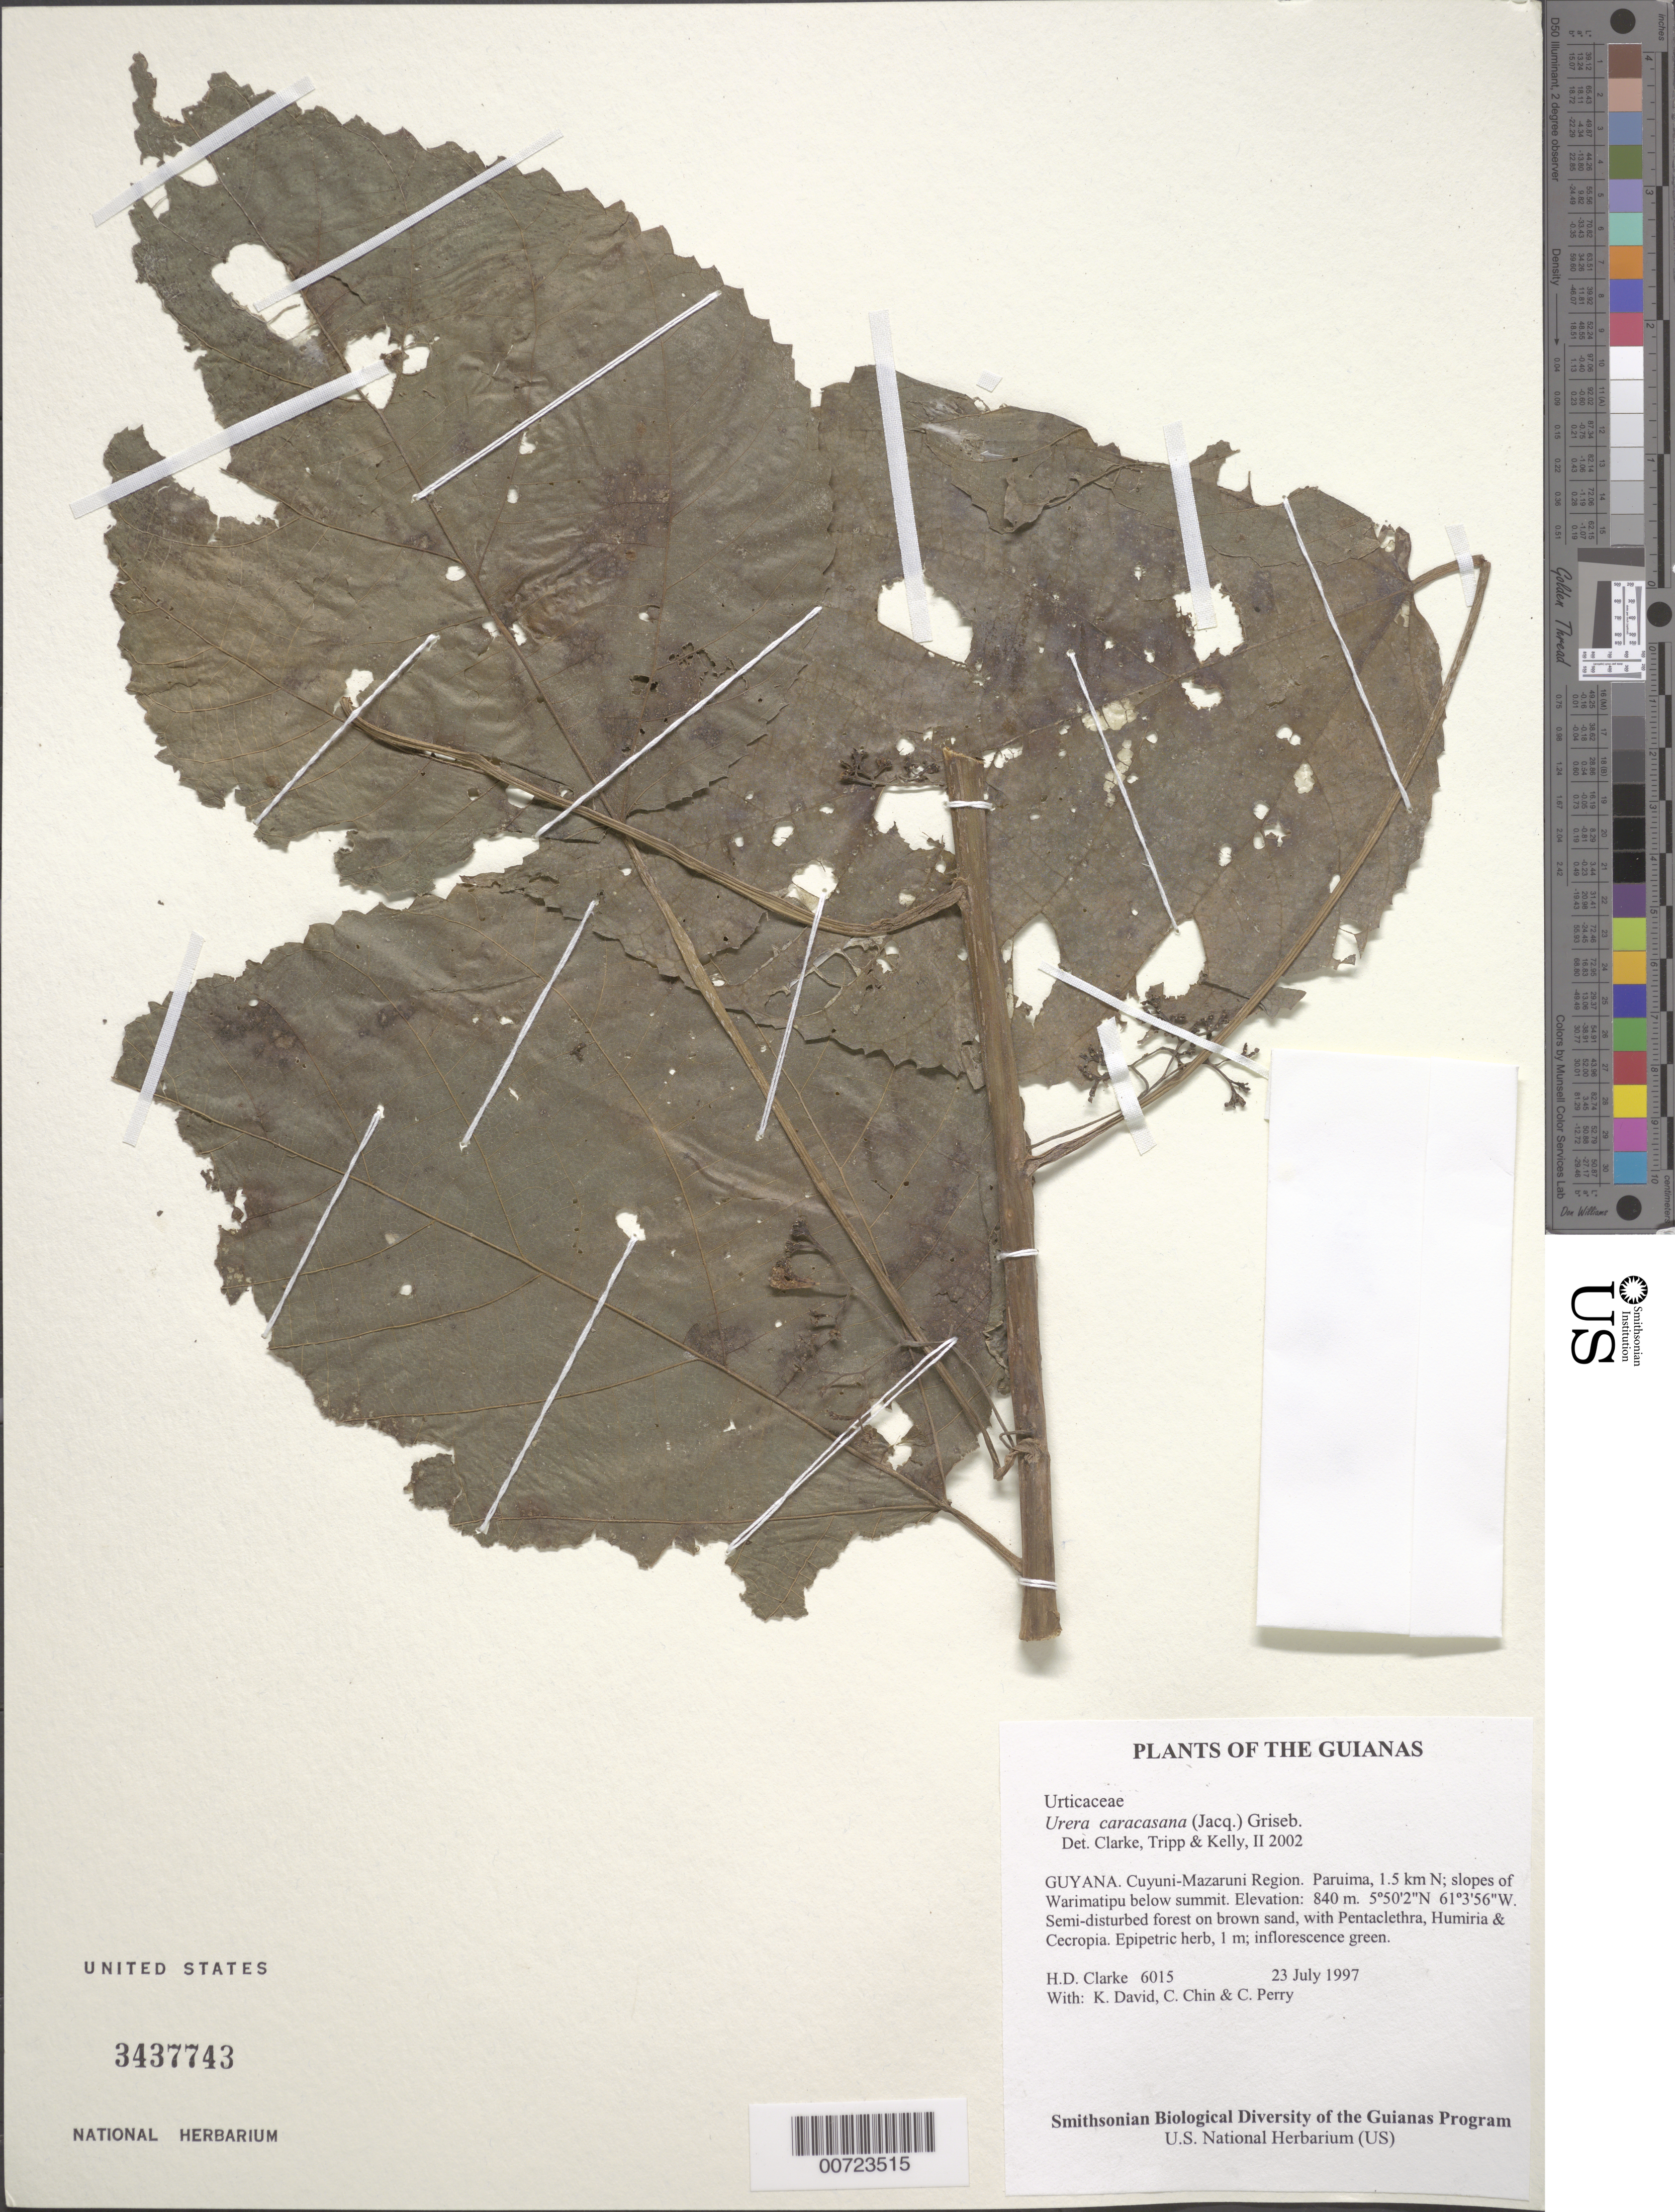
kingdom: Plantae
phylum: Tracheophyta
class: Magnoliopsida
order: Rosales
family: Urticaceae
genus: Urera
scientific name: Urera caracasana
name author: (Jacq.) Gaudich. ex Griseb.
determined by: Kelly, J.; Clarke, H. D.; Tripp, E. A.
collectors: H. D. Clarke, K. David, C. Chin & C. Perry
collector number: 6015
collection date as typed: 23 July 1997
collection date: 1997-07-23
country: Guyana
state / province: Cuyuni-Mazaruni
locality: Paruima, 1.5 km N; slopes of Warimatipu below summit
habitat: Semi-disturbed forest on brown sand, with Pentaclethra, Humiria & Cecropia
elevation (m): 840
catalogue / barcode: US 3437743